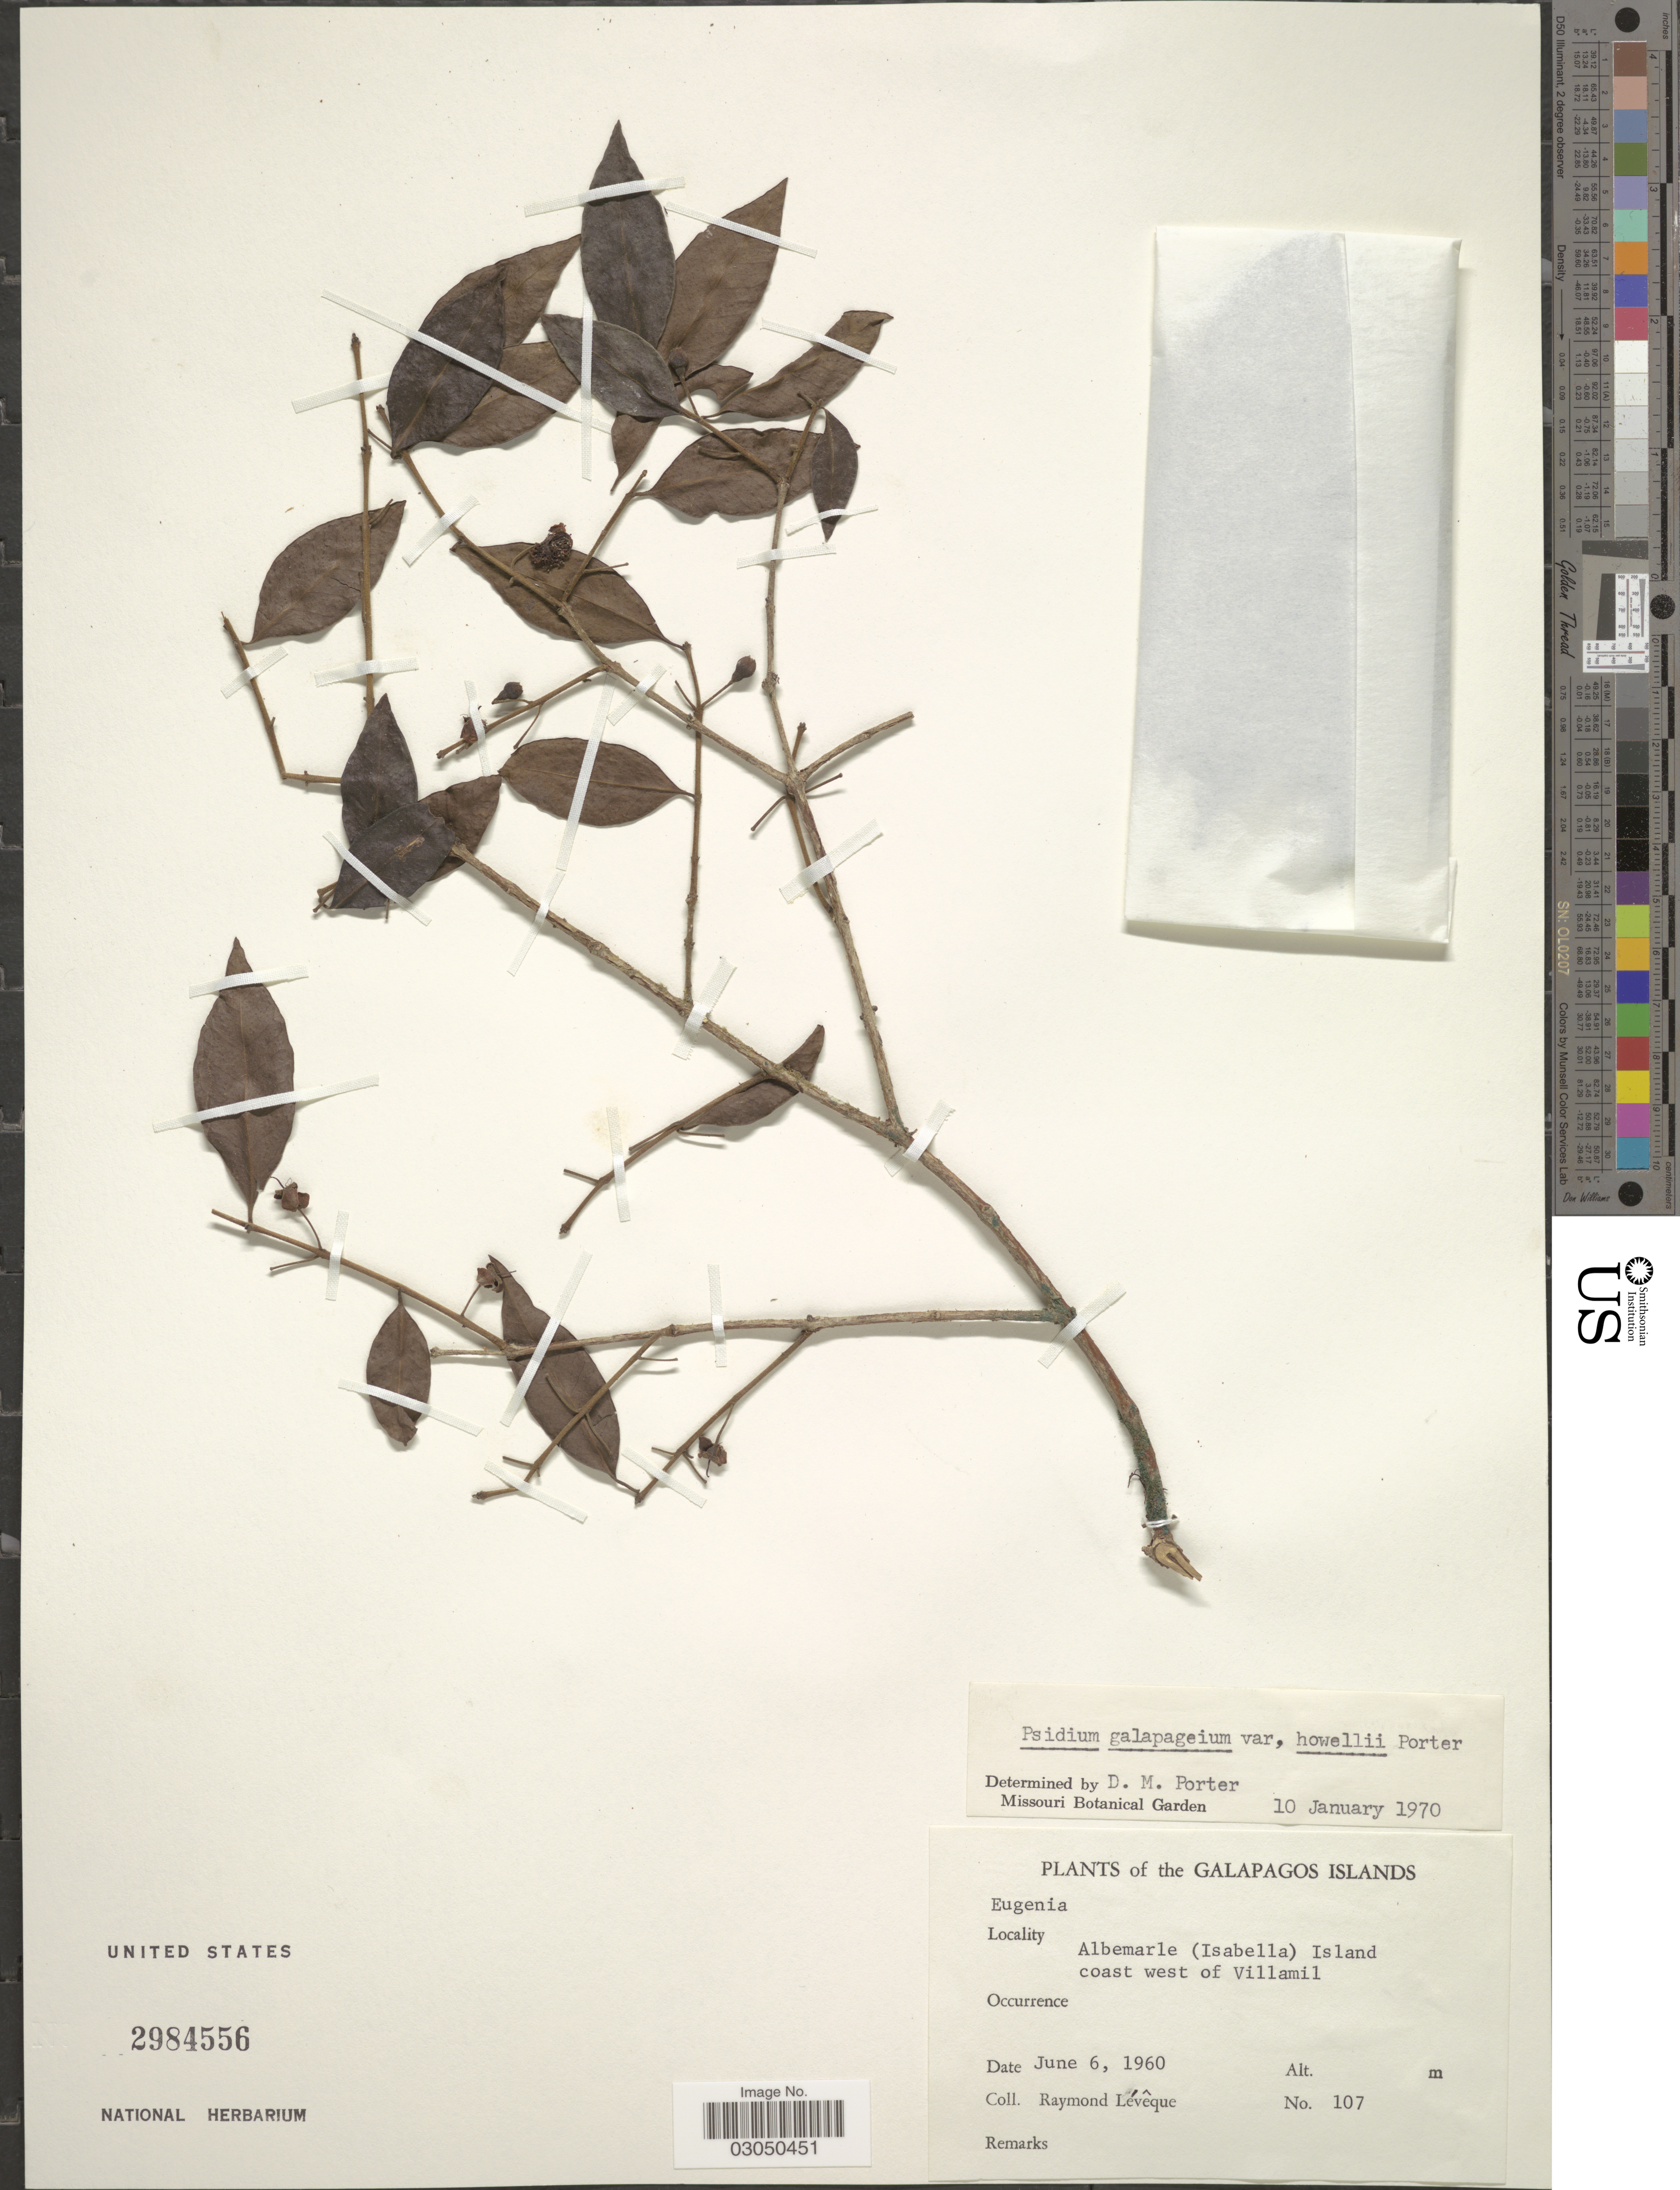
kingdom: Plantae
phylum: Tracheophyta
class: Magnoliopsida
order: Myrtales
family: Myrtaceae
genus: Psidium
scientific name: Psidium galapagaeum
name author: Hook. f.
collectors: R. Lévêque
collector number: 107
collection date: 1960-06-06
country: Ecuador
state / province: Colón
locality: Galapagos Islands. Albemarle (Isabella) Island coast west of Villamil.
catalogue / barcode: US 2984556